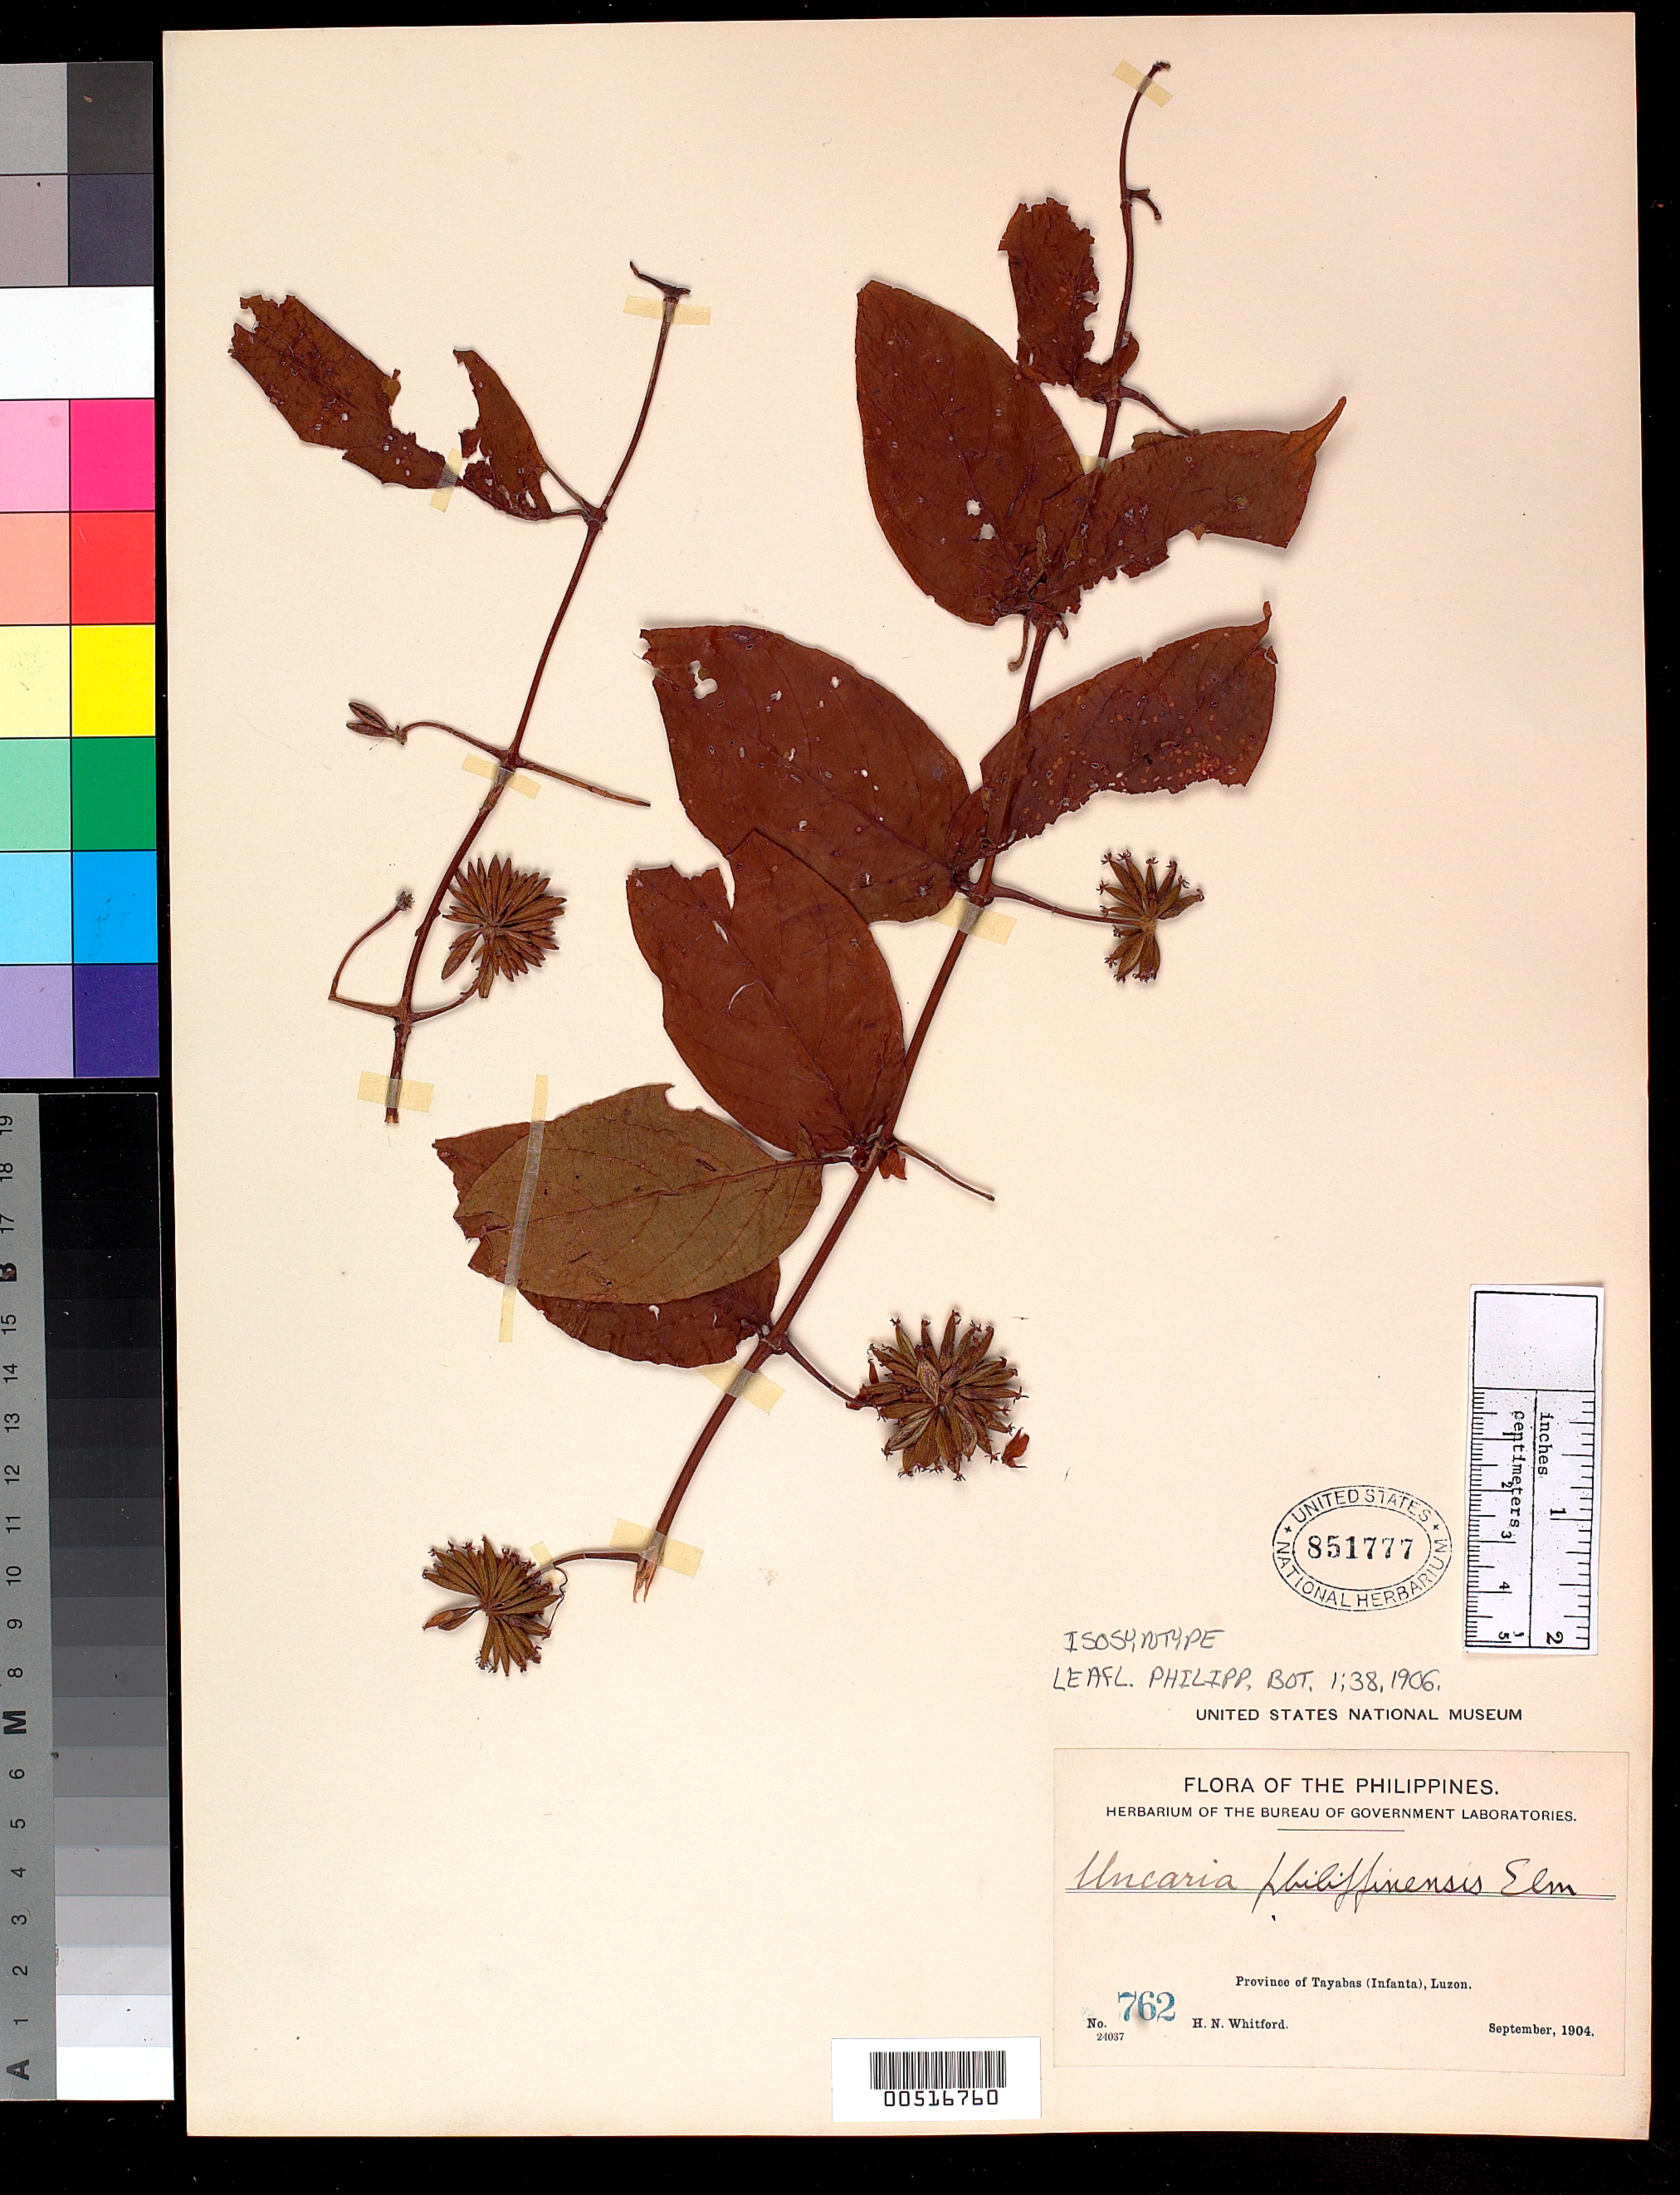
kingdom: Plantae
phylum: Tracheophyta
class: Magnoliopsida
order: Gentianales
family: Rubiaceae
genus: Uncaria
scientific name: Uncaria philippinensis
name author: Elmer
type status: Isosyntype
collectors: H. N. Whitford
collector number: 762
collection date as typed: Sep 1904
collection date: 1904-09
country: Philippines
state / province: Calabarzon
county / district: Quezon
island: Luzon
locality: Infanta.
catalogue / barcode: US 851777